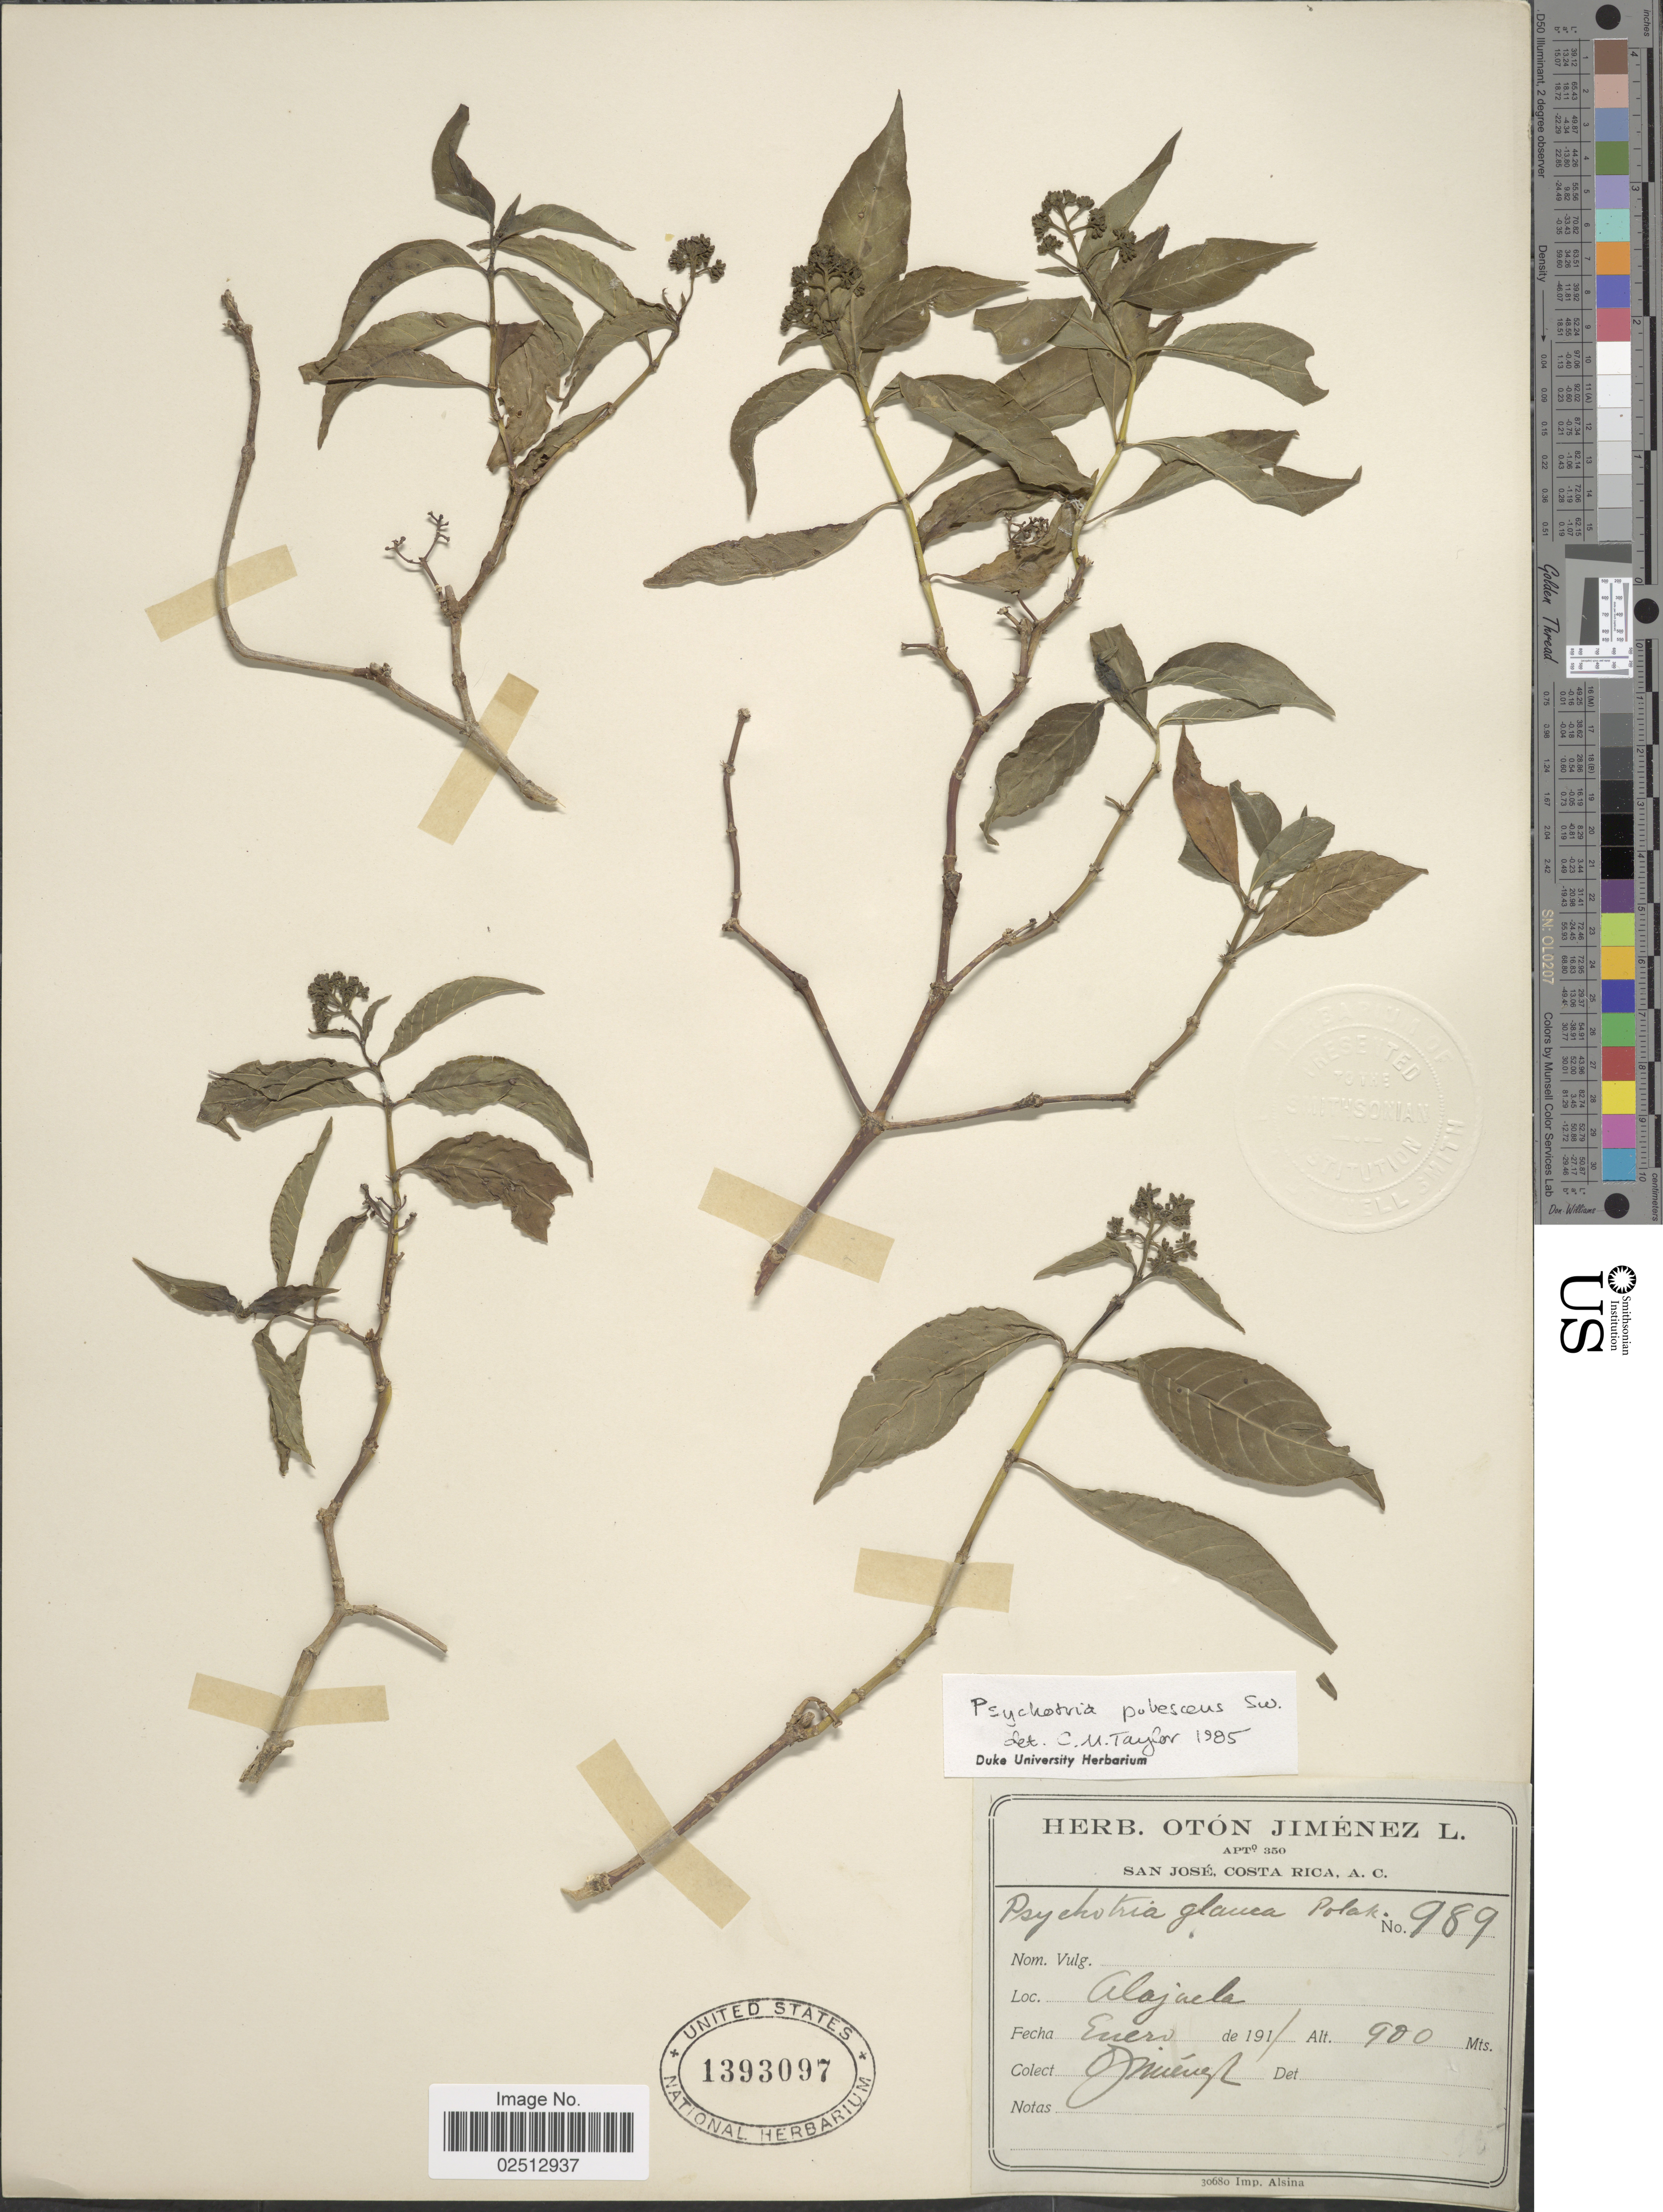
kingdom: Plantae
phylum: Tracheophyta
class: Magnoliopsida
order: Gentianales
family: Rubiaceae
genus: Psychotria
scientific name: Psychotria pubescens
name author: Sw.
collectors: O. Jimenez L.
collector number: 989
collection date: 1911-01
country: Costa Rica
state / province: Alajuela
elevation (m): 900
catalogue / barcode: US 1393097